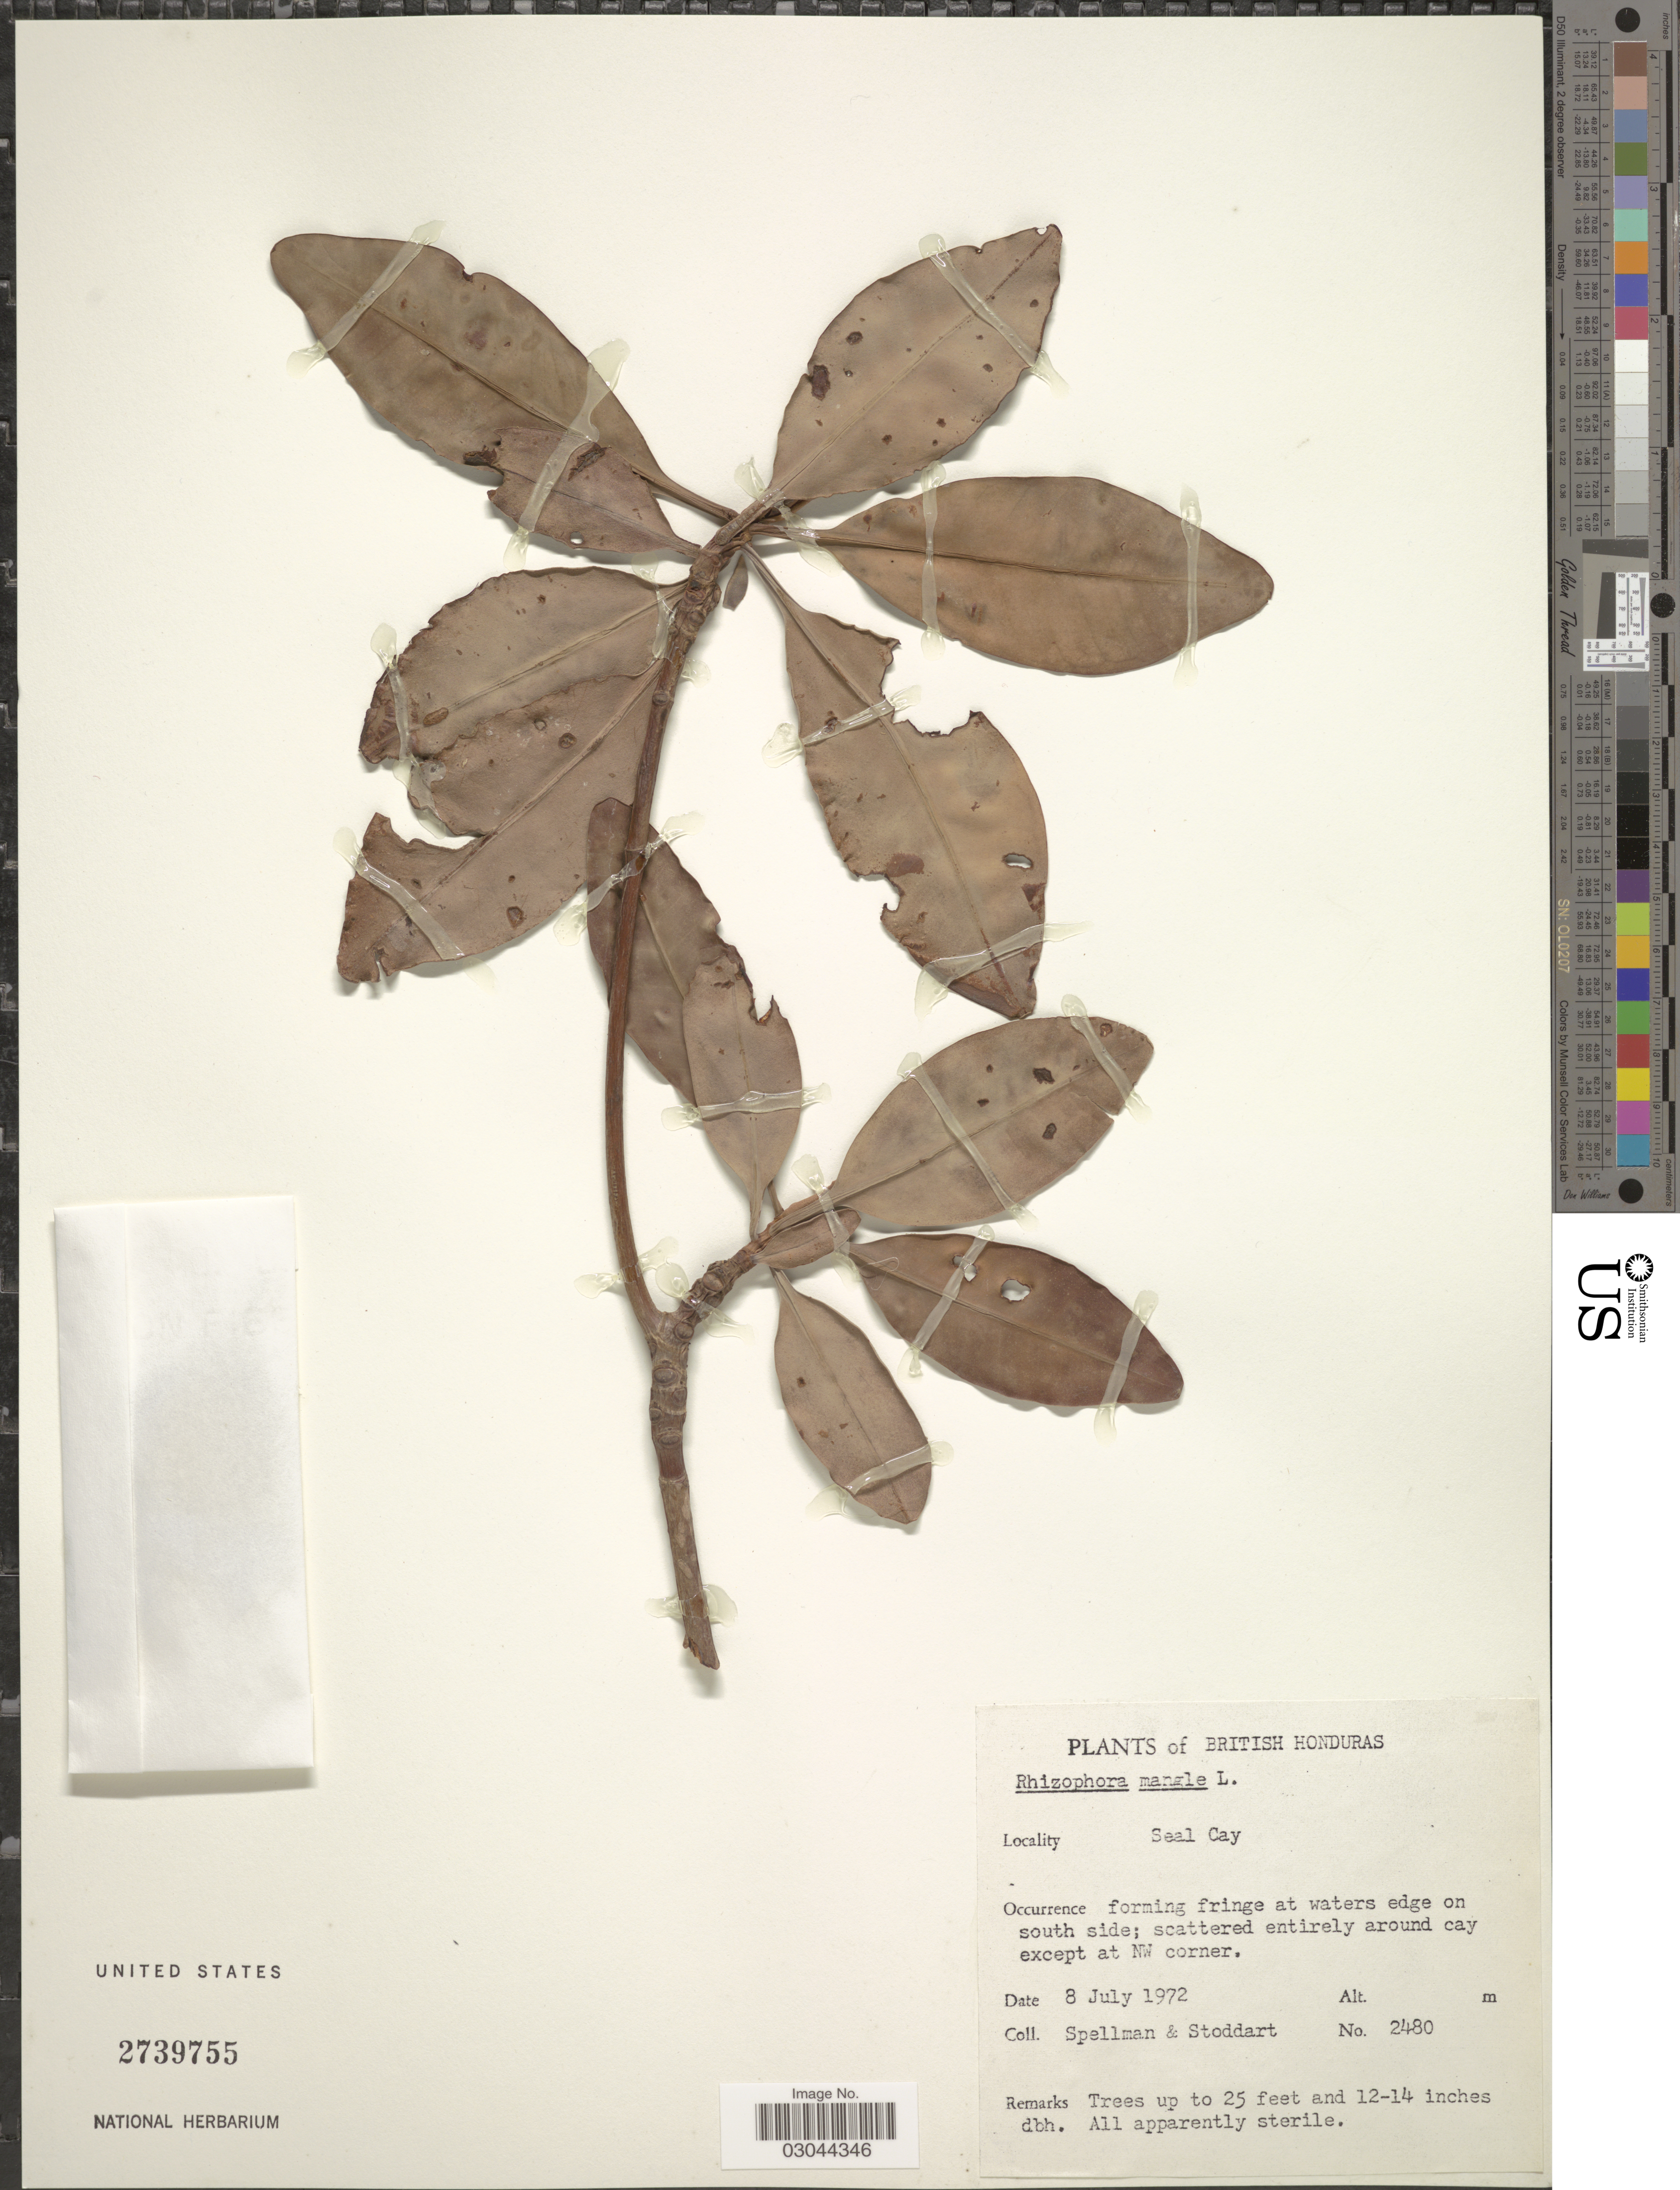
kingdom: Plantae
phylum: Tracheophyta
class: Magnoliopsida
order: Malpighiales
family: Rhizophoraceae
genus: Rhizophora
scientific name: Rhizophora mangle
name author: L.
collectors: Spellman, -- & -. Stoddart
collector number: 2480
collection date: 1972-07-08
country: Belize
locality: British Honduras. Seal Cay.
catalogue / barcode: US 2739755